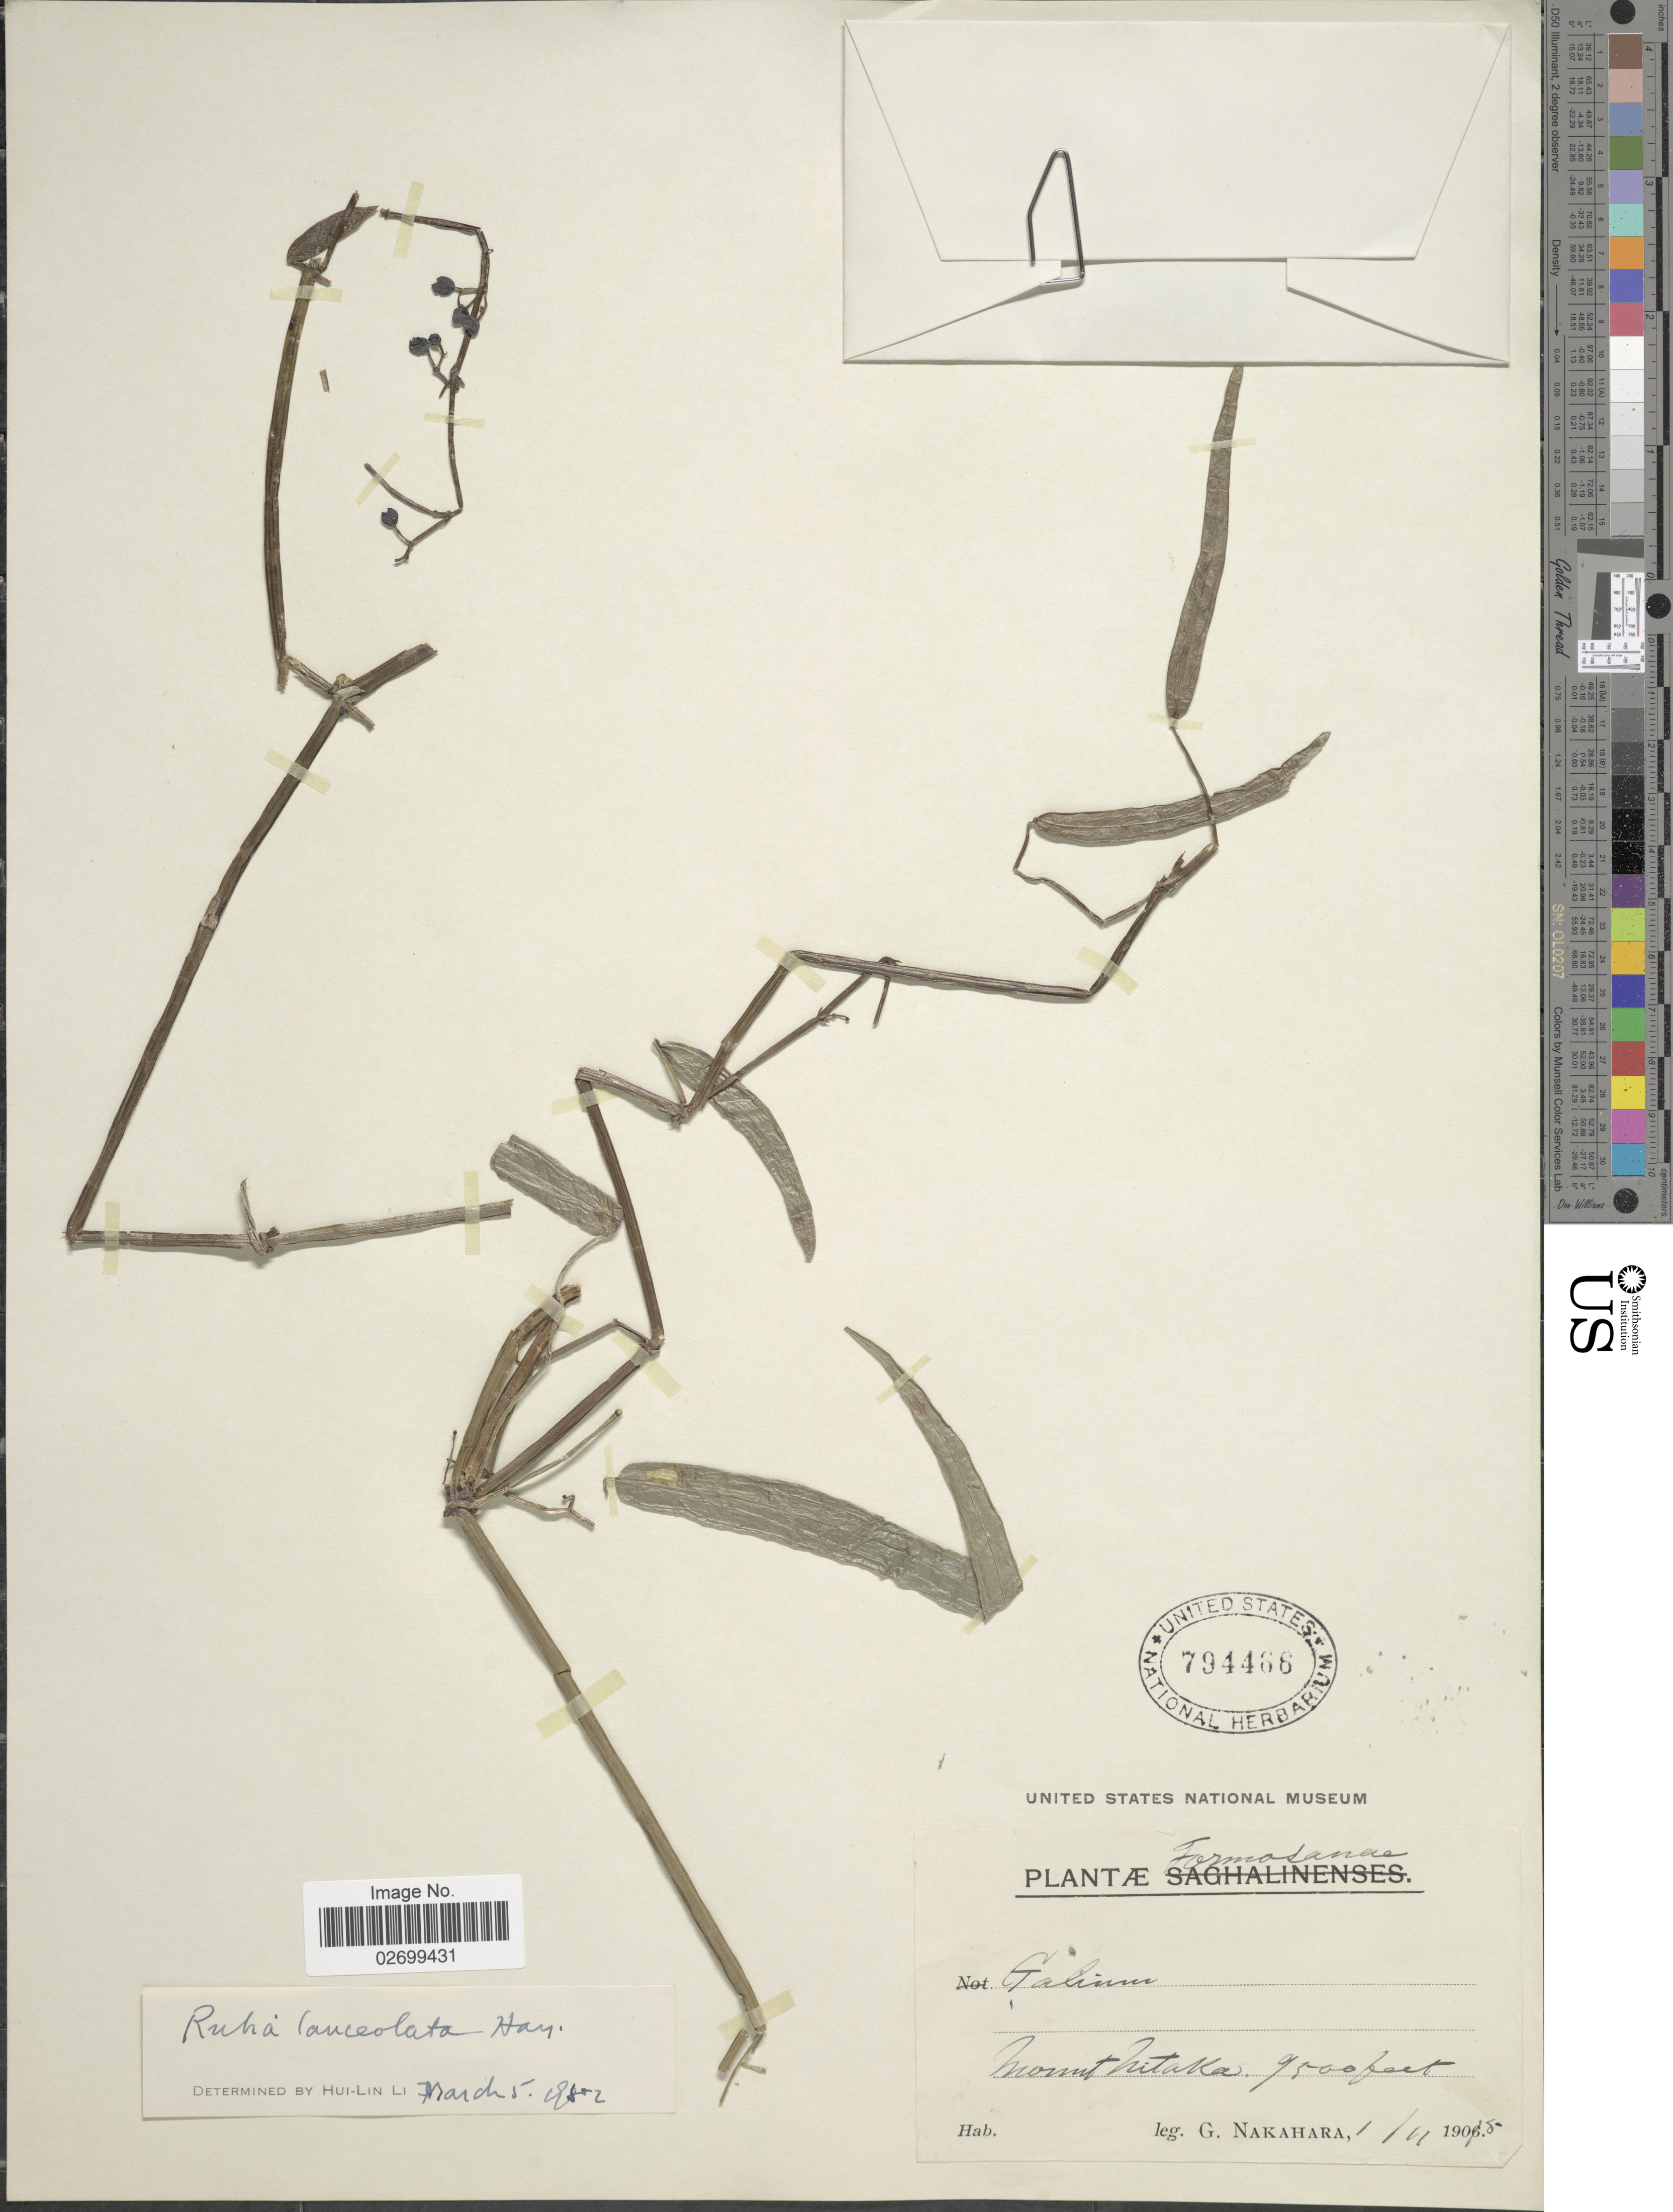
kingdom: Plantae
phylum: Tracheophyta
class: Magnoliopsida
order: Gentianales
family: Rubiaceae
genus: Rubia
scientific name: Rubia lanceolata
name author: Hayata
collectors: G. Nakahara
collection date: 1918-11-01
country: Taiwan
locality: Formosanae, Mount Nitaka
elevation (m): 2896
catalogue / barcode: US 794466